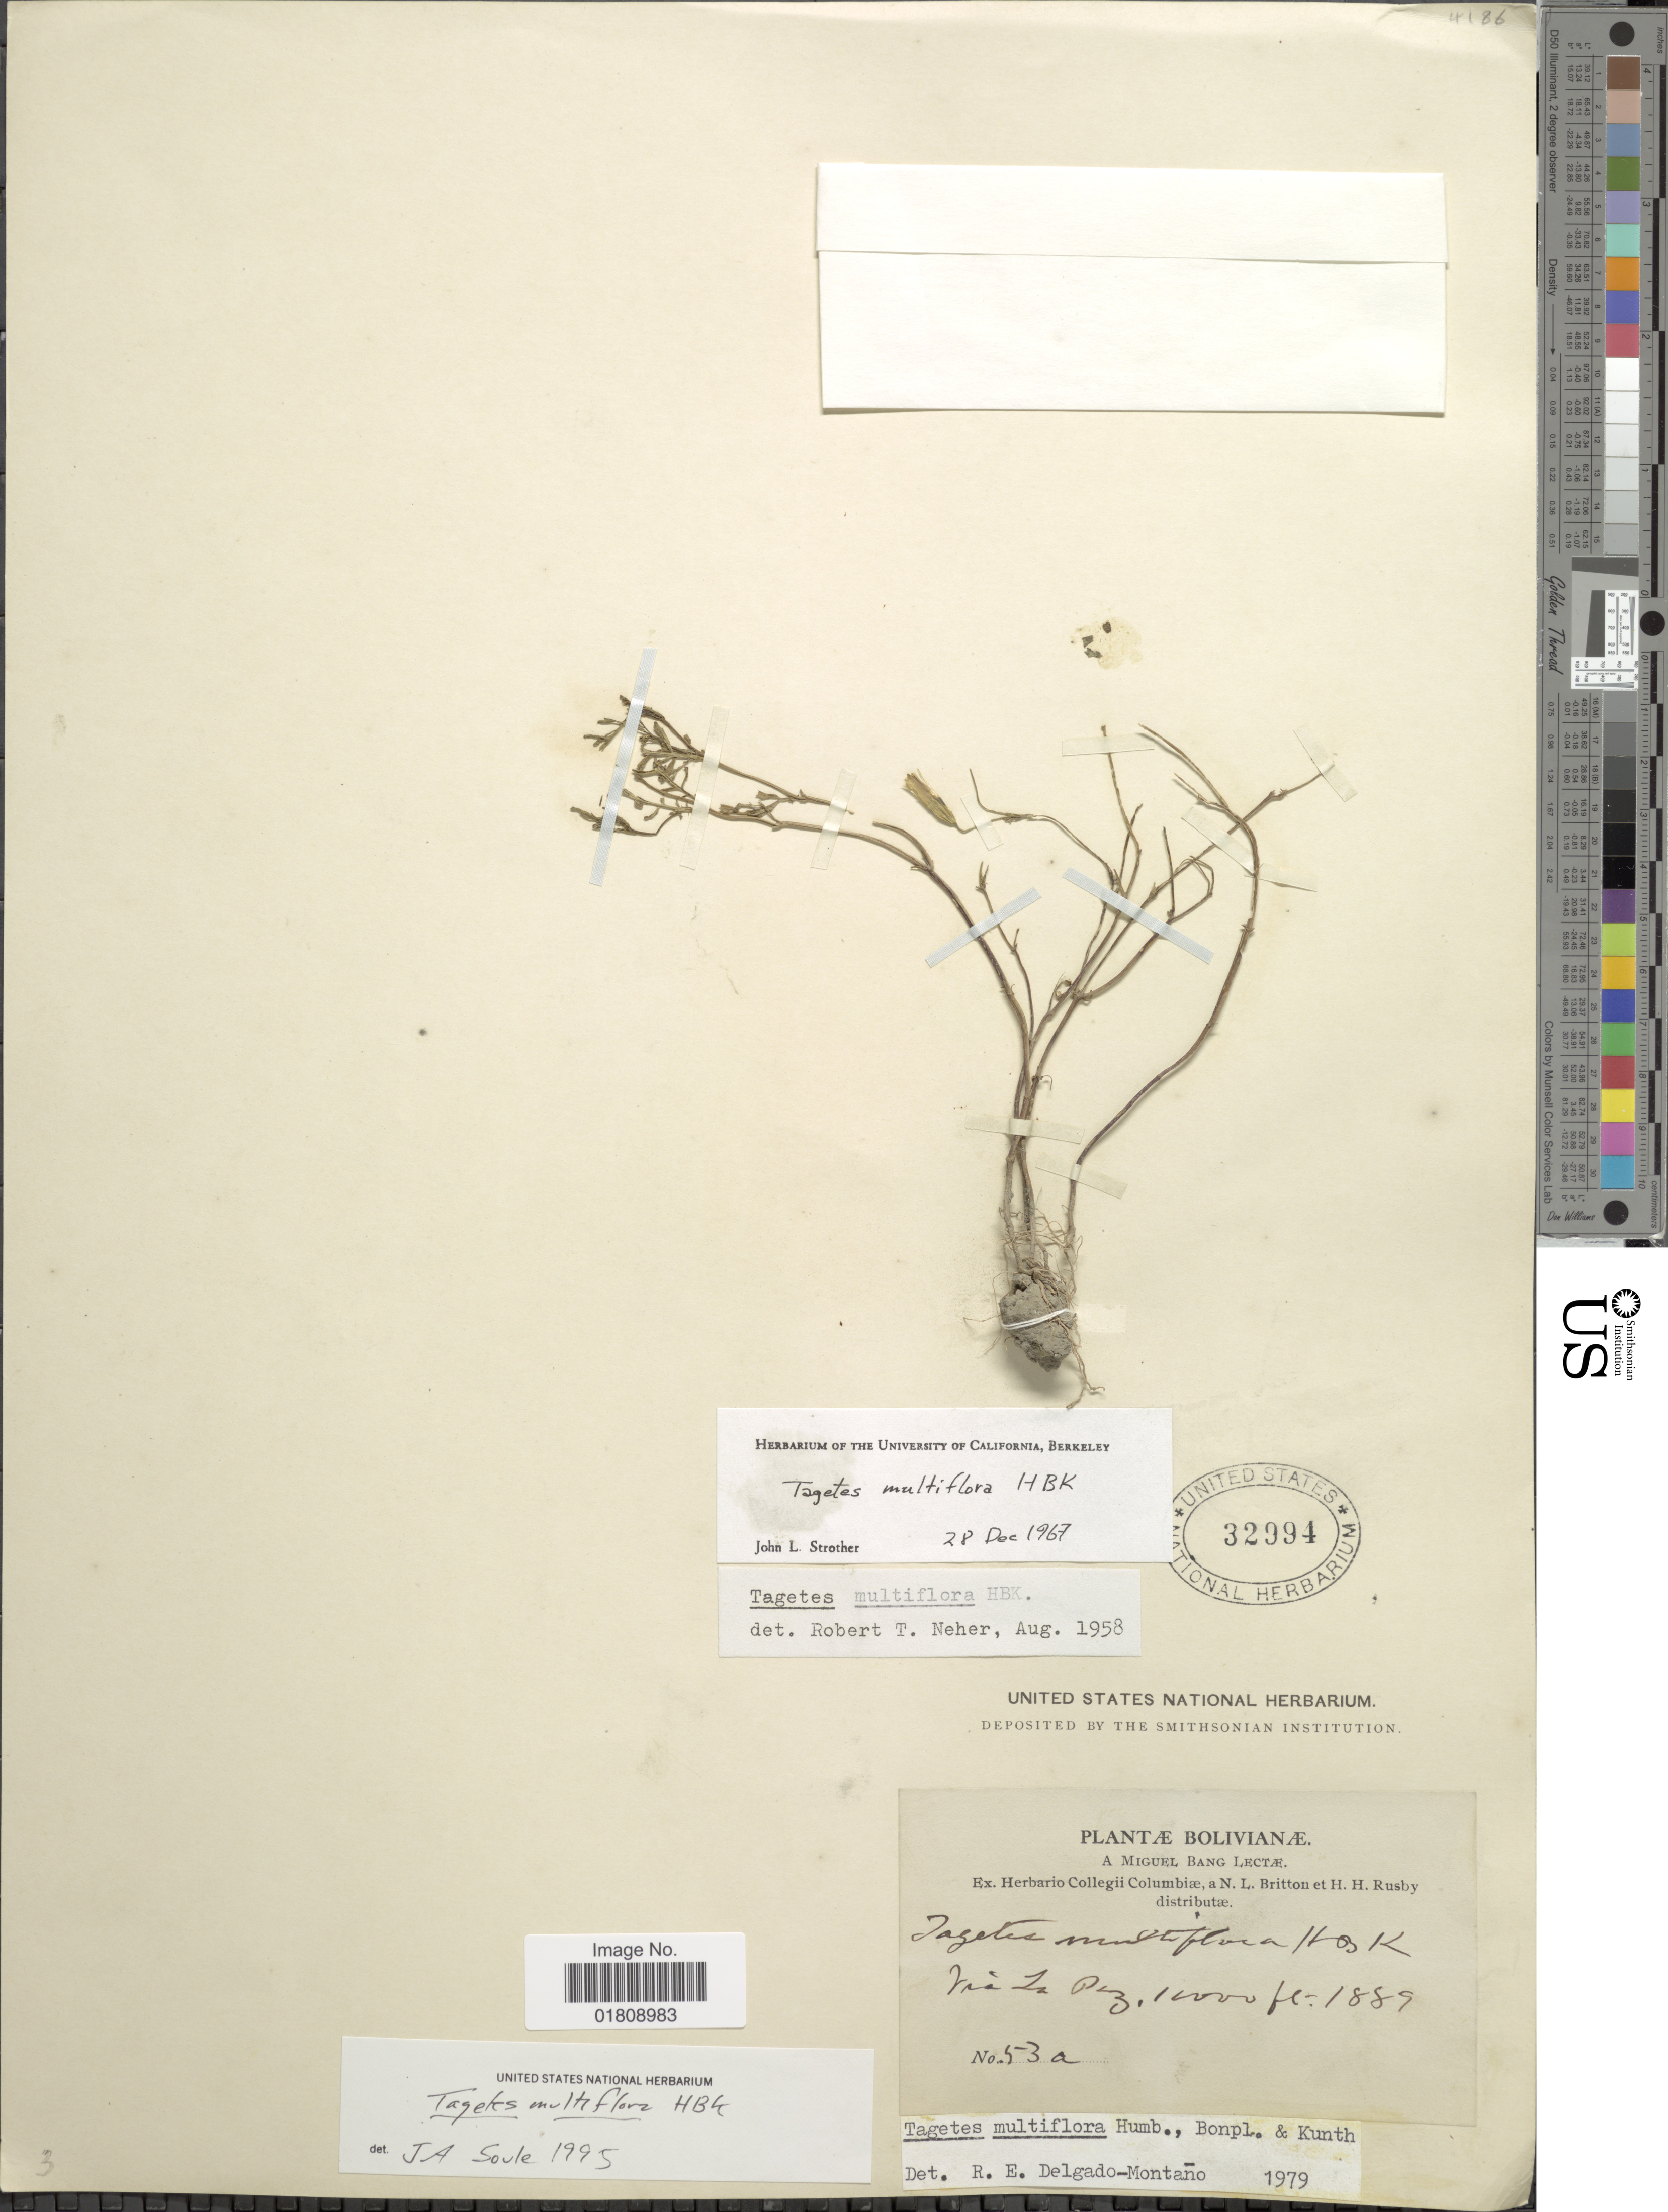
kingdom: Plantae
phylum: Tracheophyta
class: Magnoliopsida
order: Asterales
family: Asteraceae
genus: Tagetes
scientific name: Tagetes multiflora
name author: Kunth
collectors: M. Bang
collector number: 53a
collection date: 1889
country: Bolivia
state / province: La Paz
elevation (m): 305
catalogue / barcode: US 32994